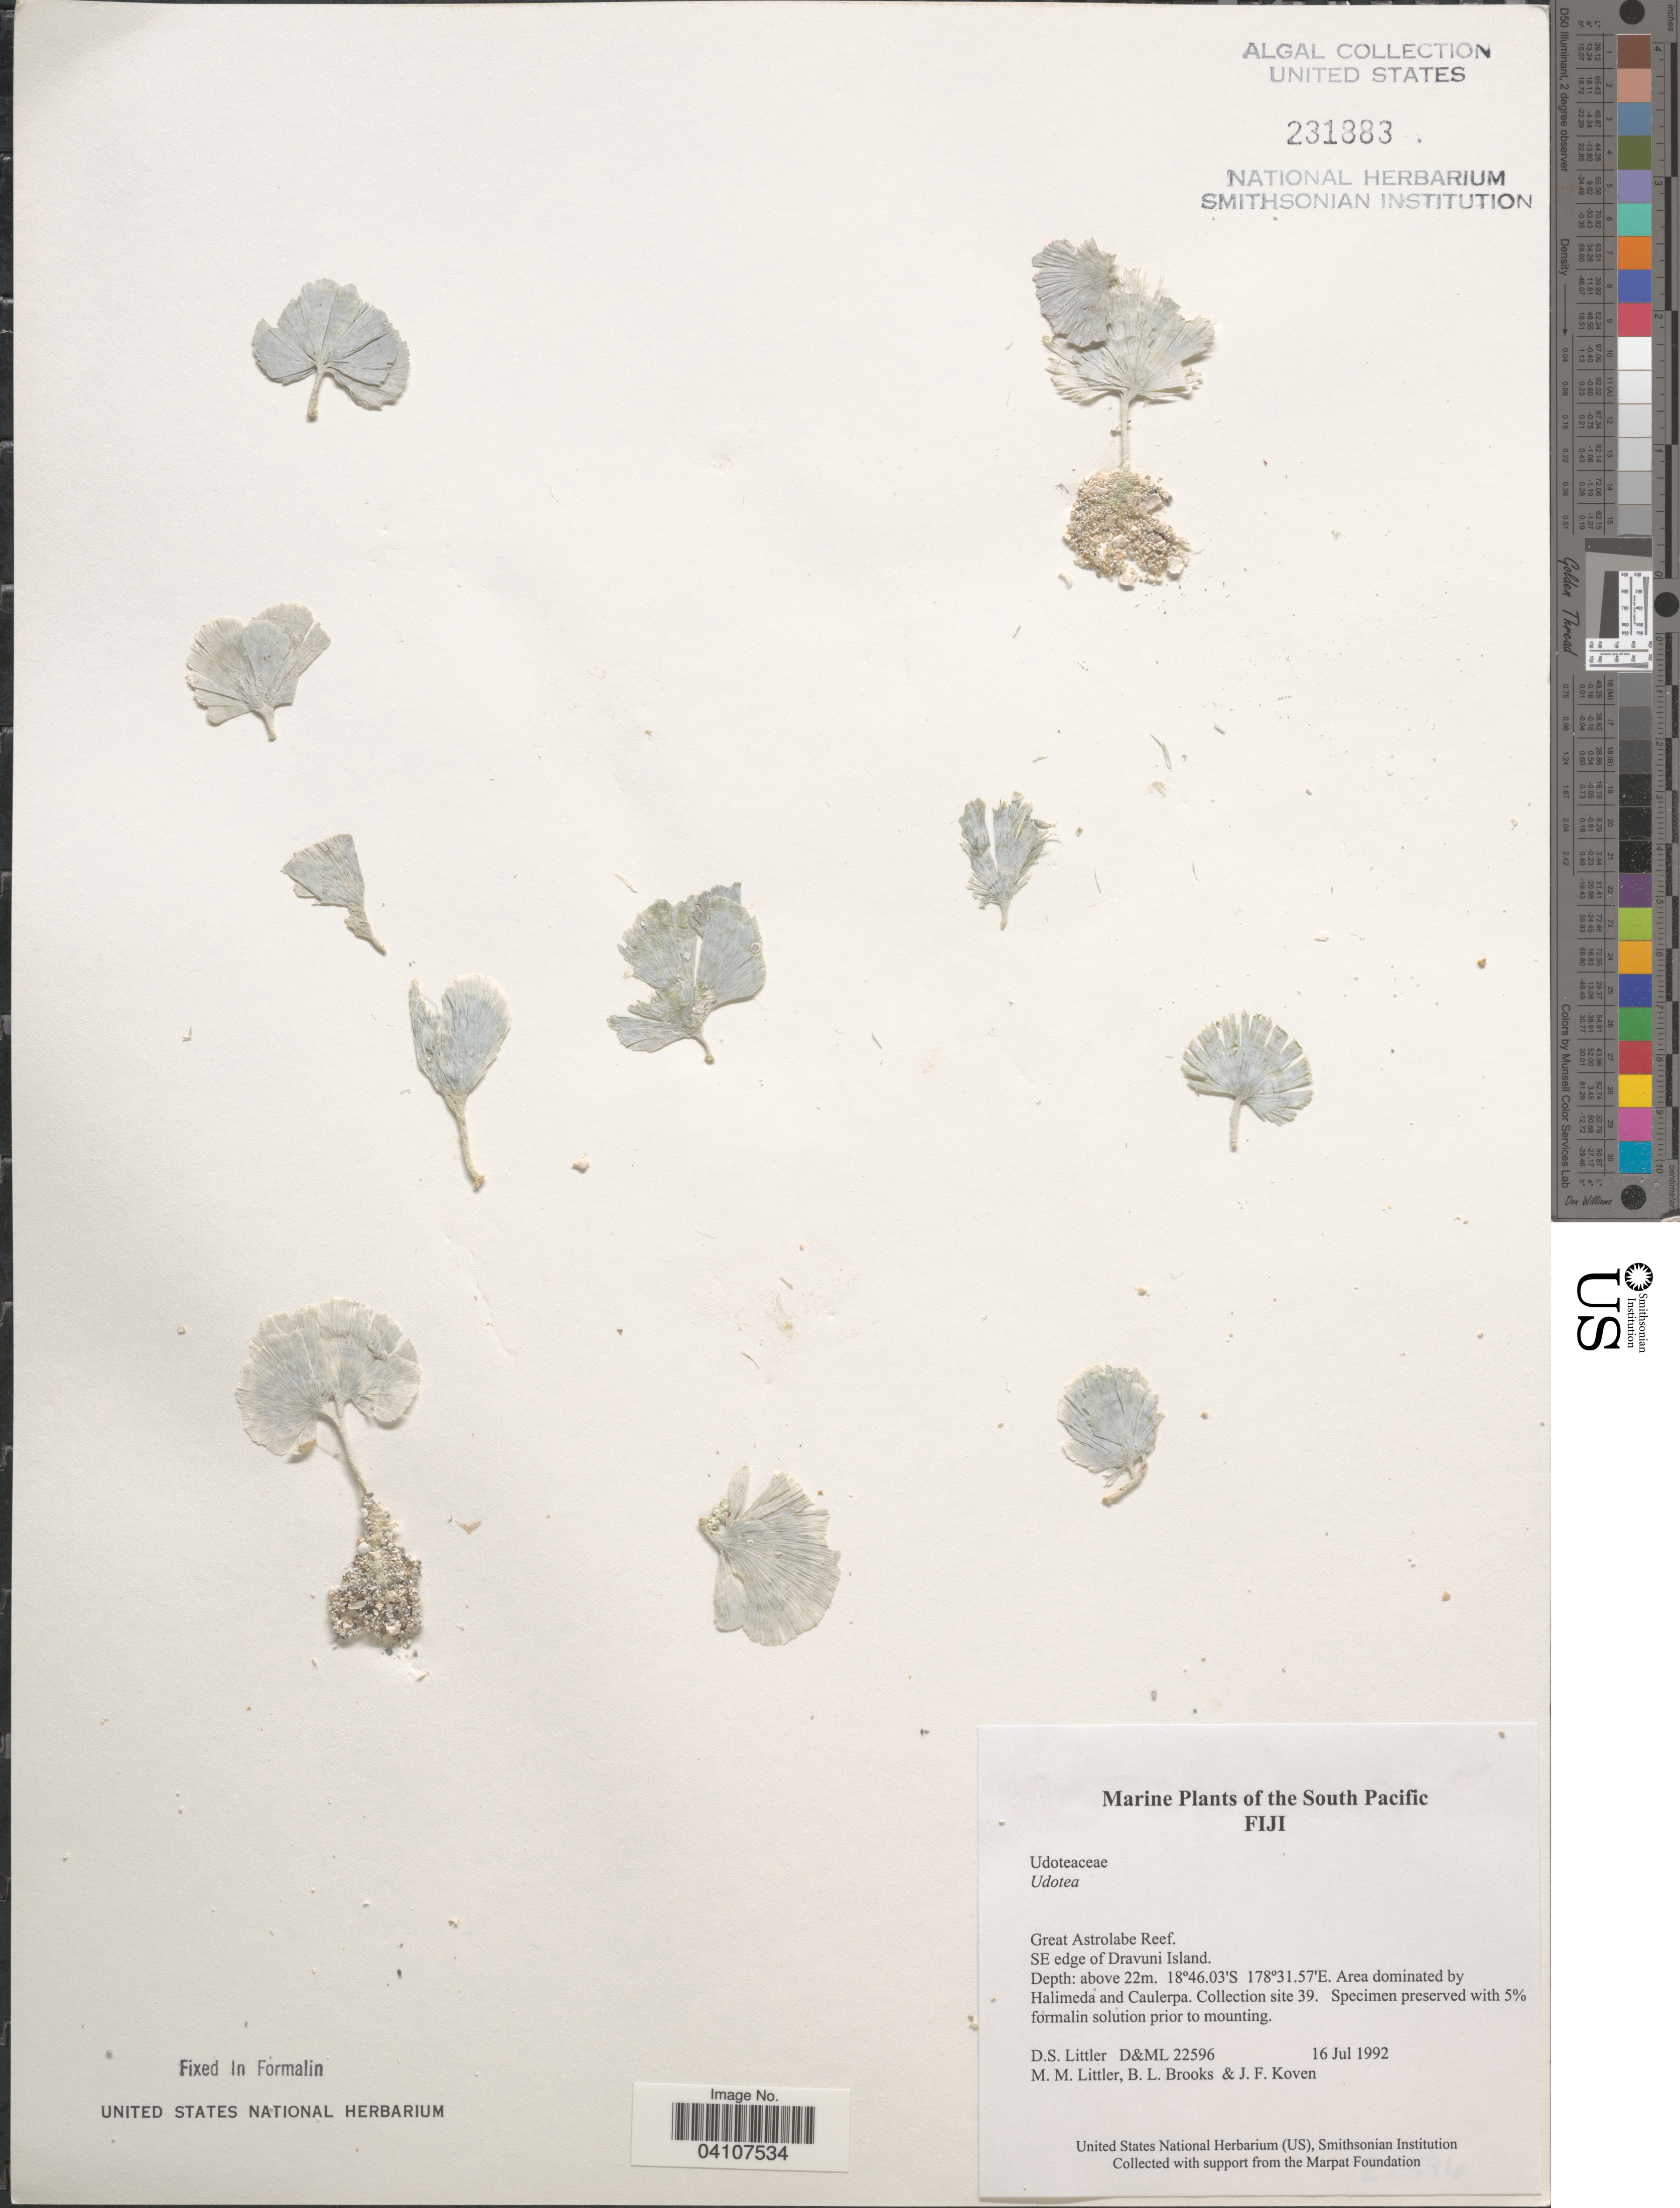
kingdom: Plantae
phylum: Chlorophyta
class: Ulvophyceae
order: Bryopsidales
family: Udoteaceae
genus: Udotea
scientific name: Udotea sp.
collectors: D. S. Littler, B. Brooks & J. Koven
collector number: D&ML22596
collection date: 1992-07-16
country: Fiji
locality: South Pacific. Great Astrolabe Reef. SE edge of Dravuni Island. Collection site 39.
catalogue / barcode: US 231883